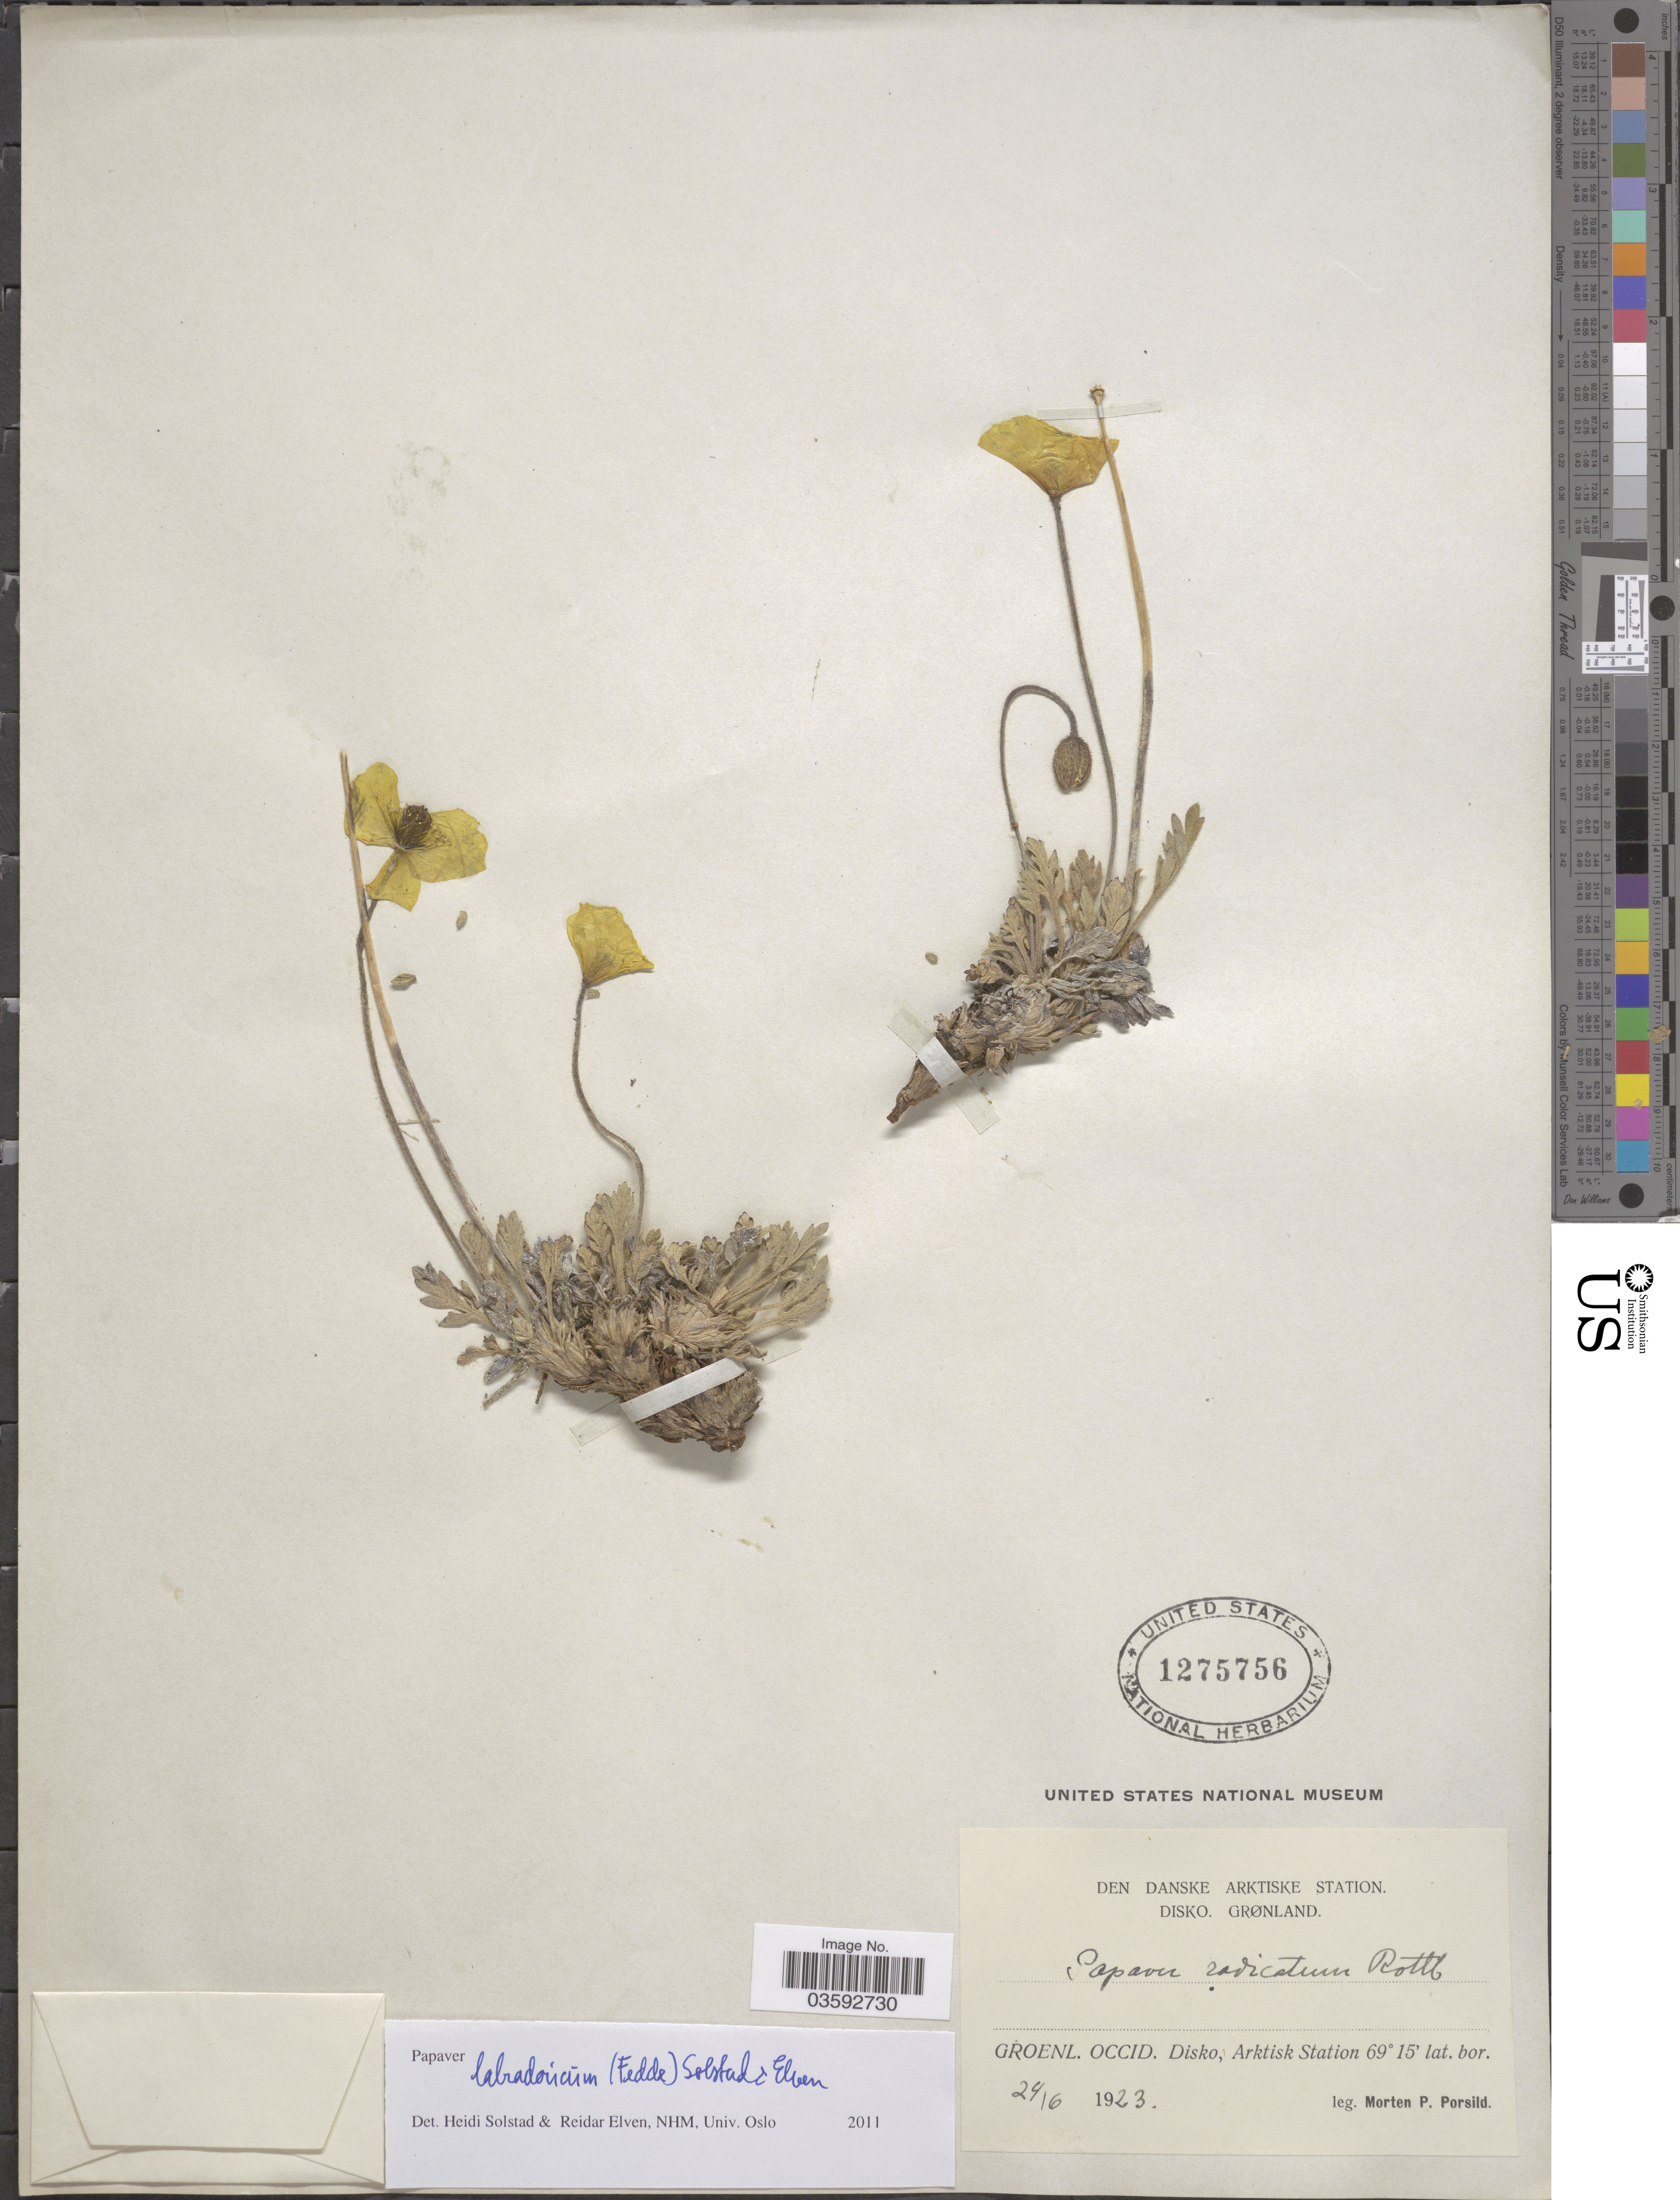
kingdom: Plantae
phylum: Tracheophyta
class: Magnoliopsida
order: Ranunculales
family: Papaveraceae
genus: Papaver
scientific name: Papaver labradoricum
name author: (Fedde) Solstad & Elven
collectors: M. P. Porsild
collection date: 1923-06-29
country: Greenland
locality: Den Danske Arktiske Station. Disko. Grønland. Groenl. Occid. Disko, Arktisk Station.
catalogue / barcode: US 1275756